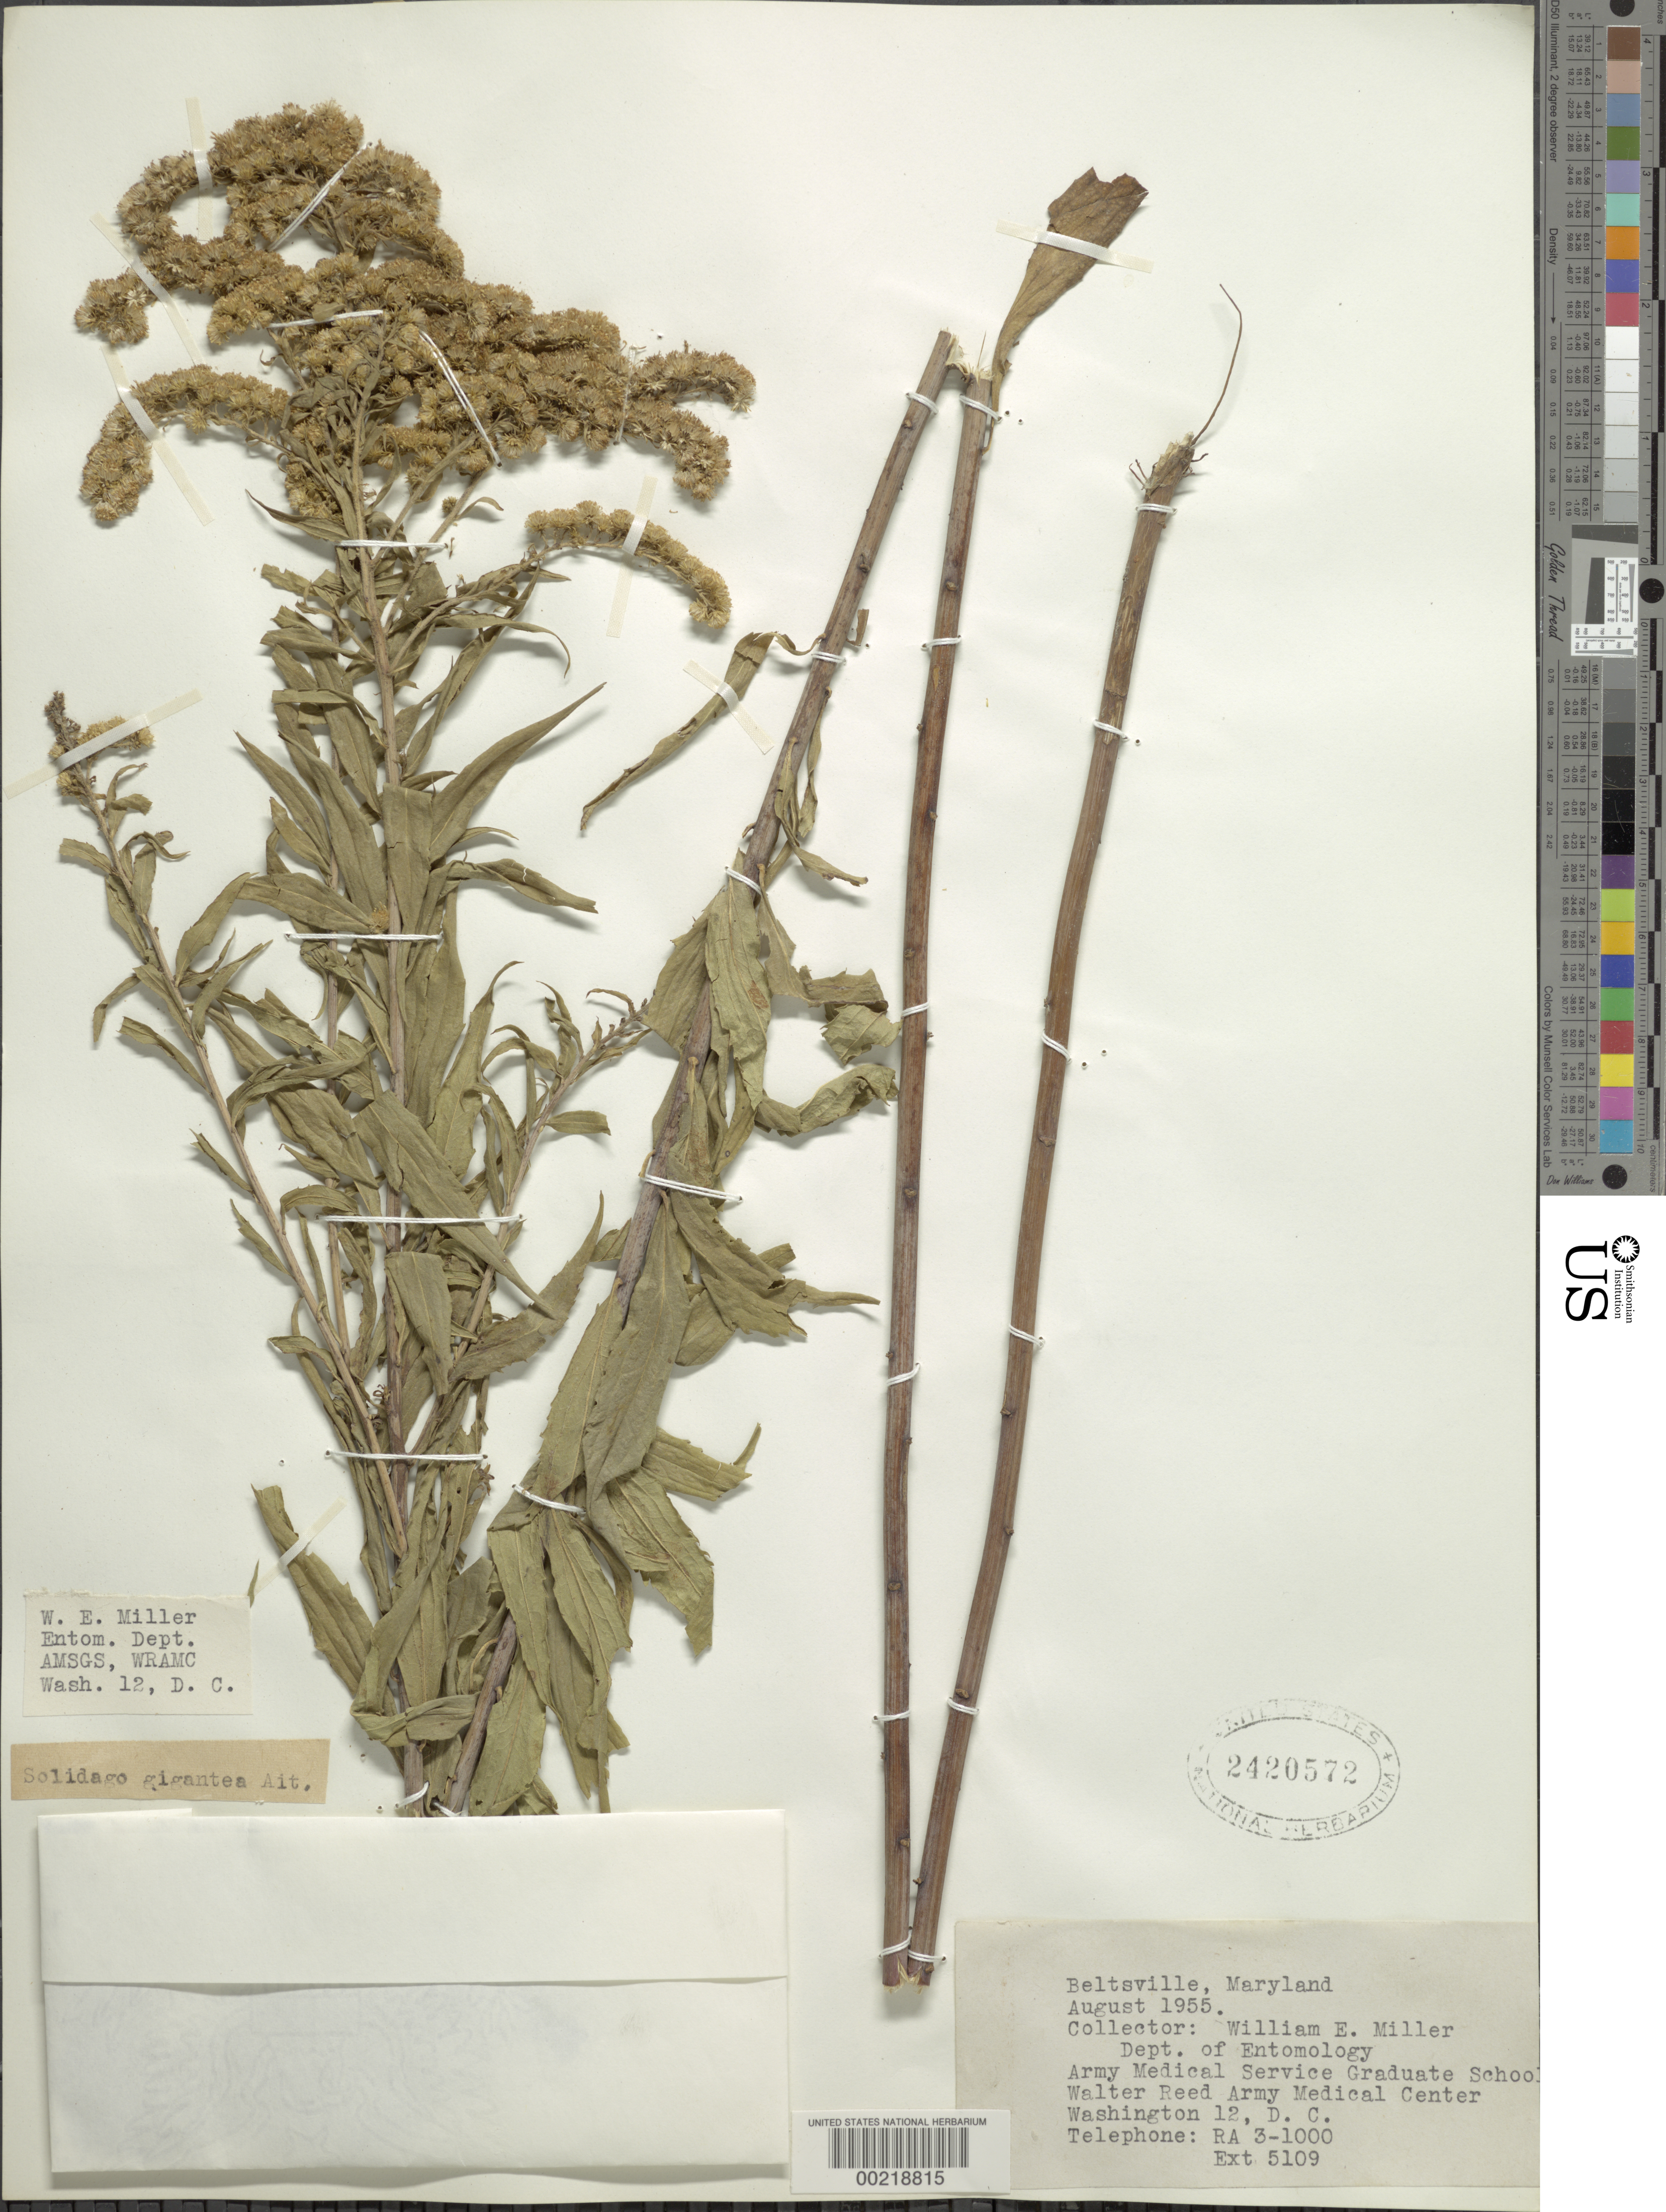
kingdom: Plantae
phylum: Tracheophyta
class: Magnoliopsida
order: Asterales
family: Asteraceae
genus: Solidago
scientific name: Solidago gigantea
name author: Aiton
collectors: W. E. Miller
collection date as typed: Aug 1955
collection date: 1955-08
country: United States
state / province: Maryland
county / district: Prince George's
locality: Beltsville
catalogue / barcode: US 2420572